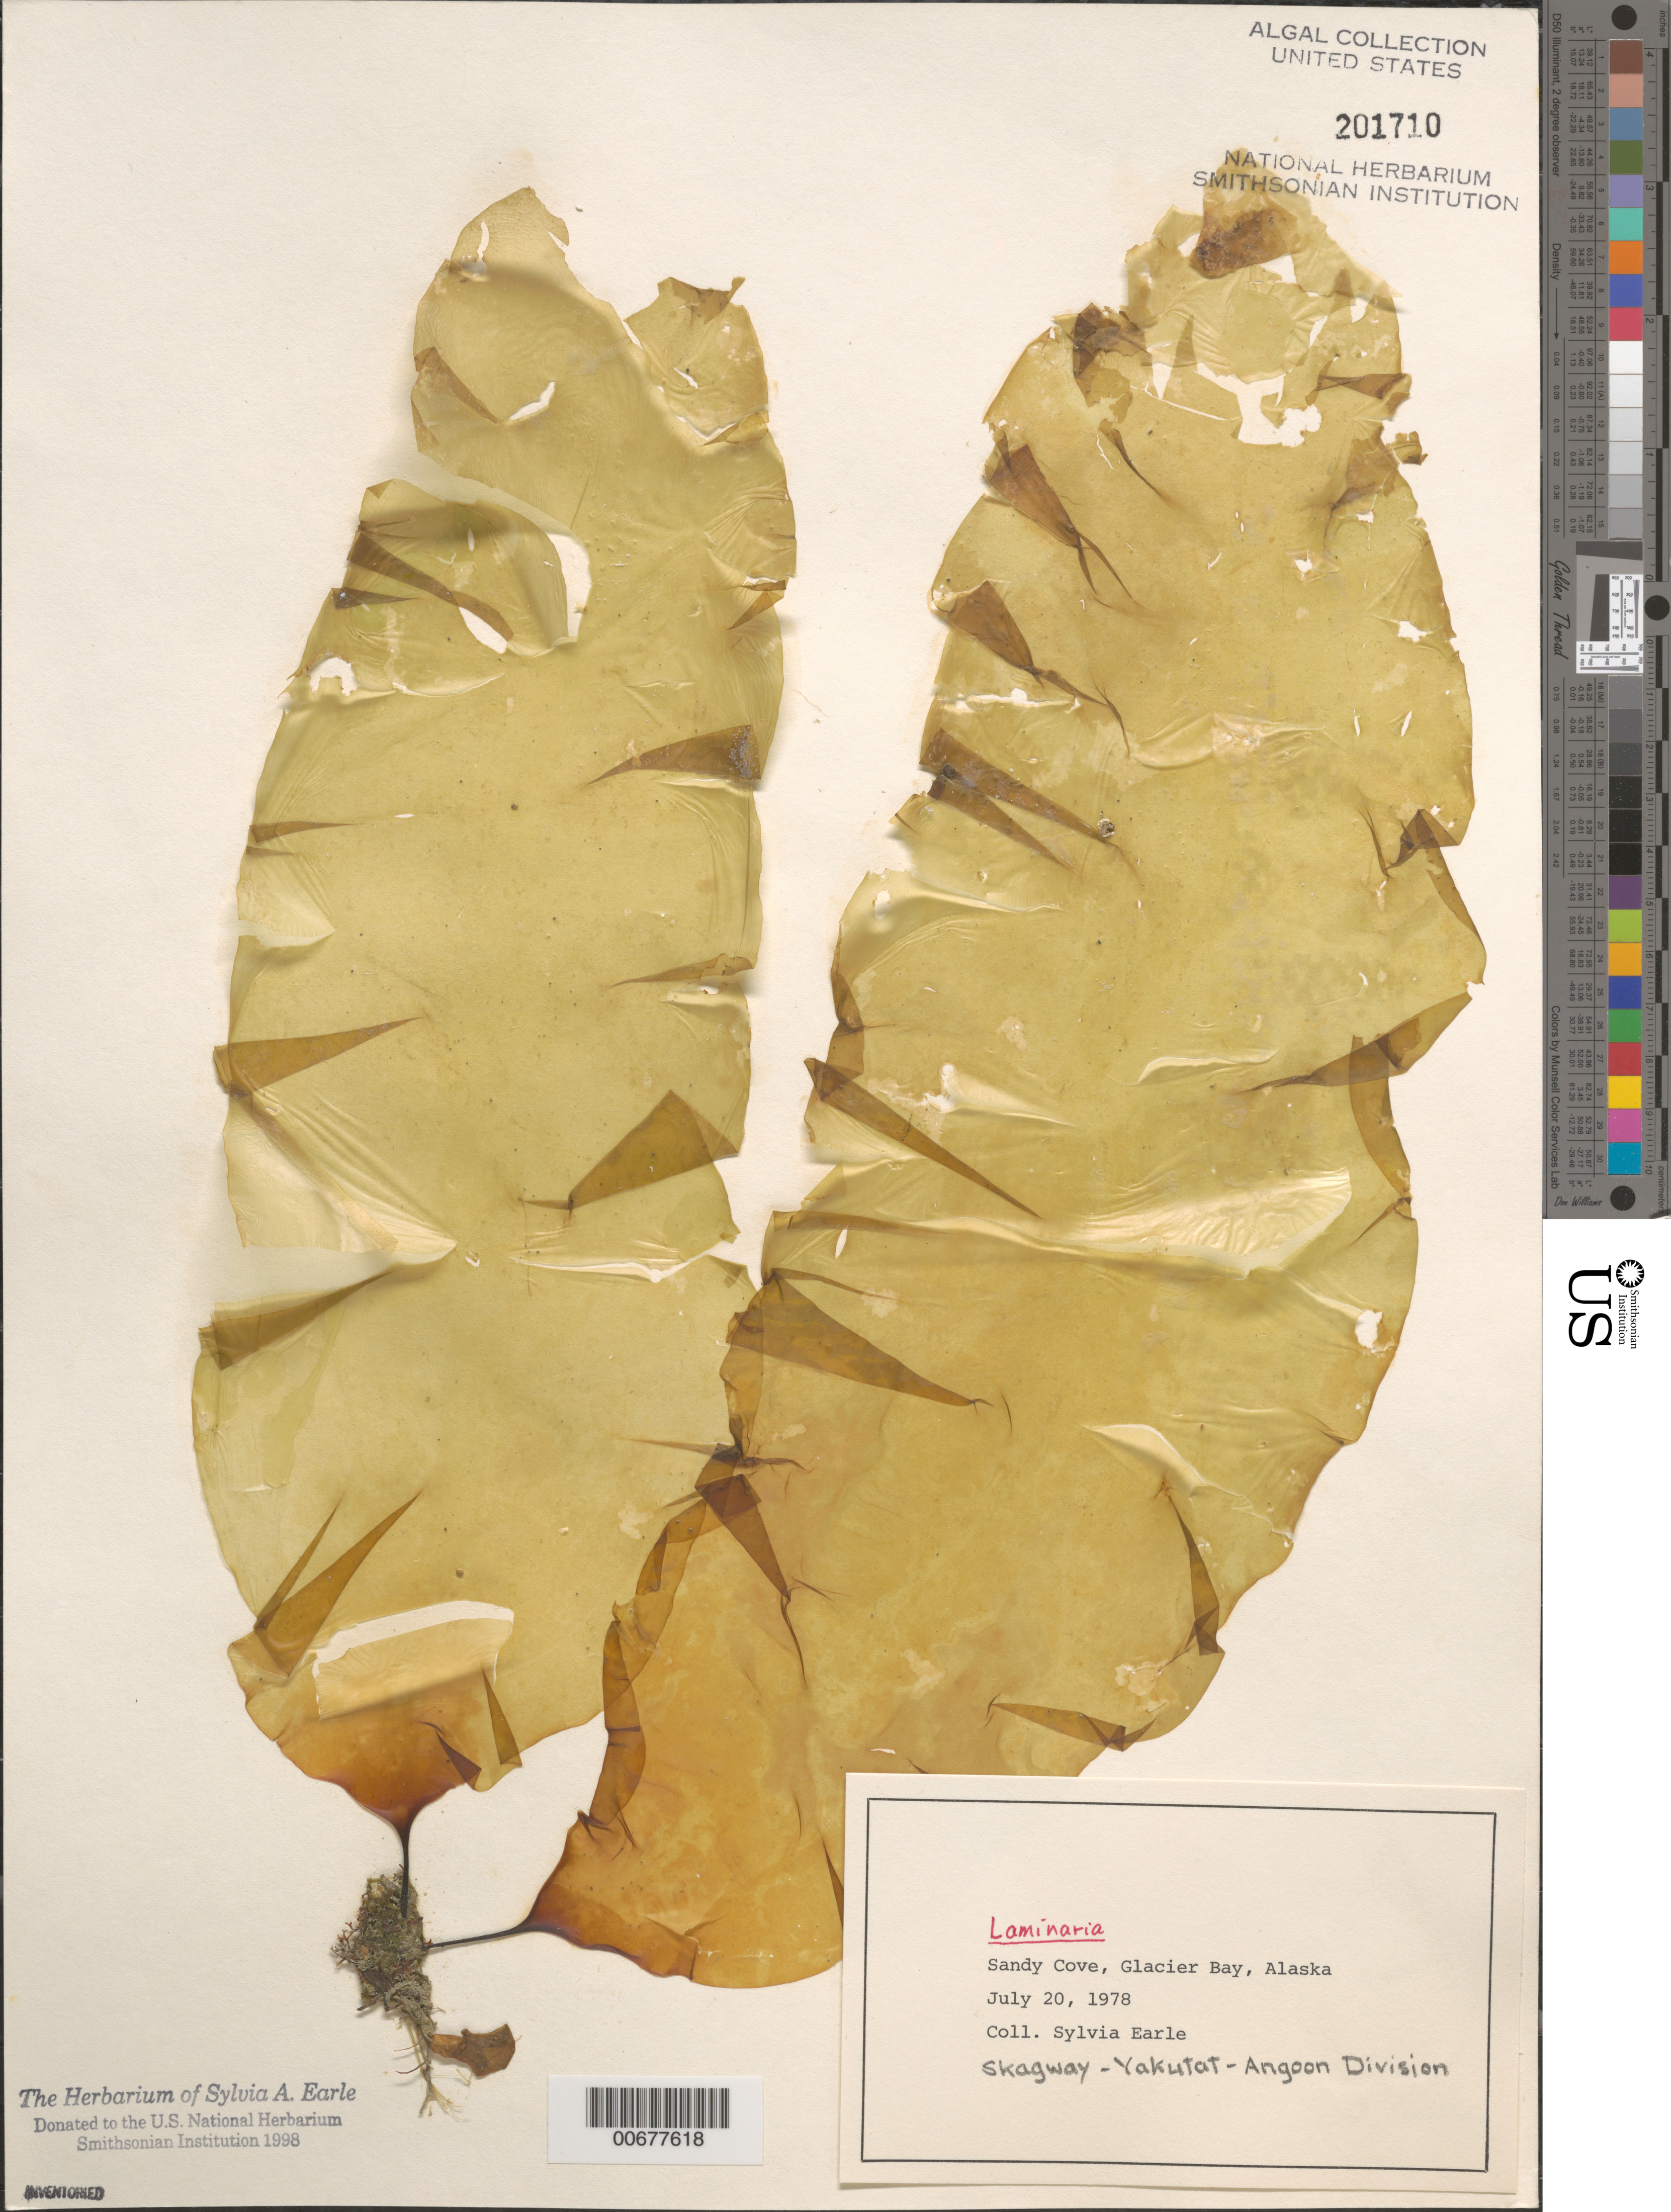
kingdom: Chromista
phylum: Ochrophyta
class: Phaeophyceae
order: Laminariales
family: Laminariaceae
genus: Laminaria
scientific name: Laminaria sp.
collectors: S. A. Earle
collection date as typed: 20 Jul 1978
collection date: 1978-07-20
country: United States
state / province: Alaska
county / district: Skagway-Yakutat-Angoon Division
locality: Sandy Cove, Glacier Bay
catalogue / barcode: US 201710